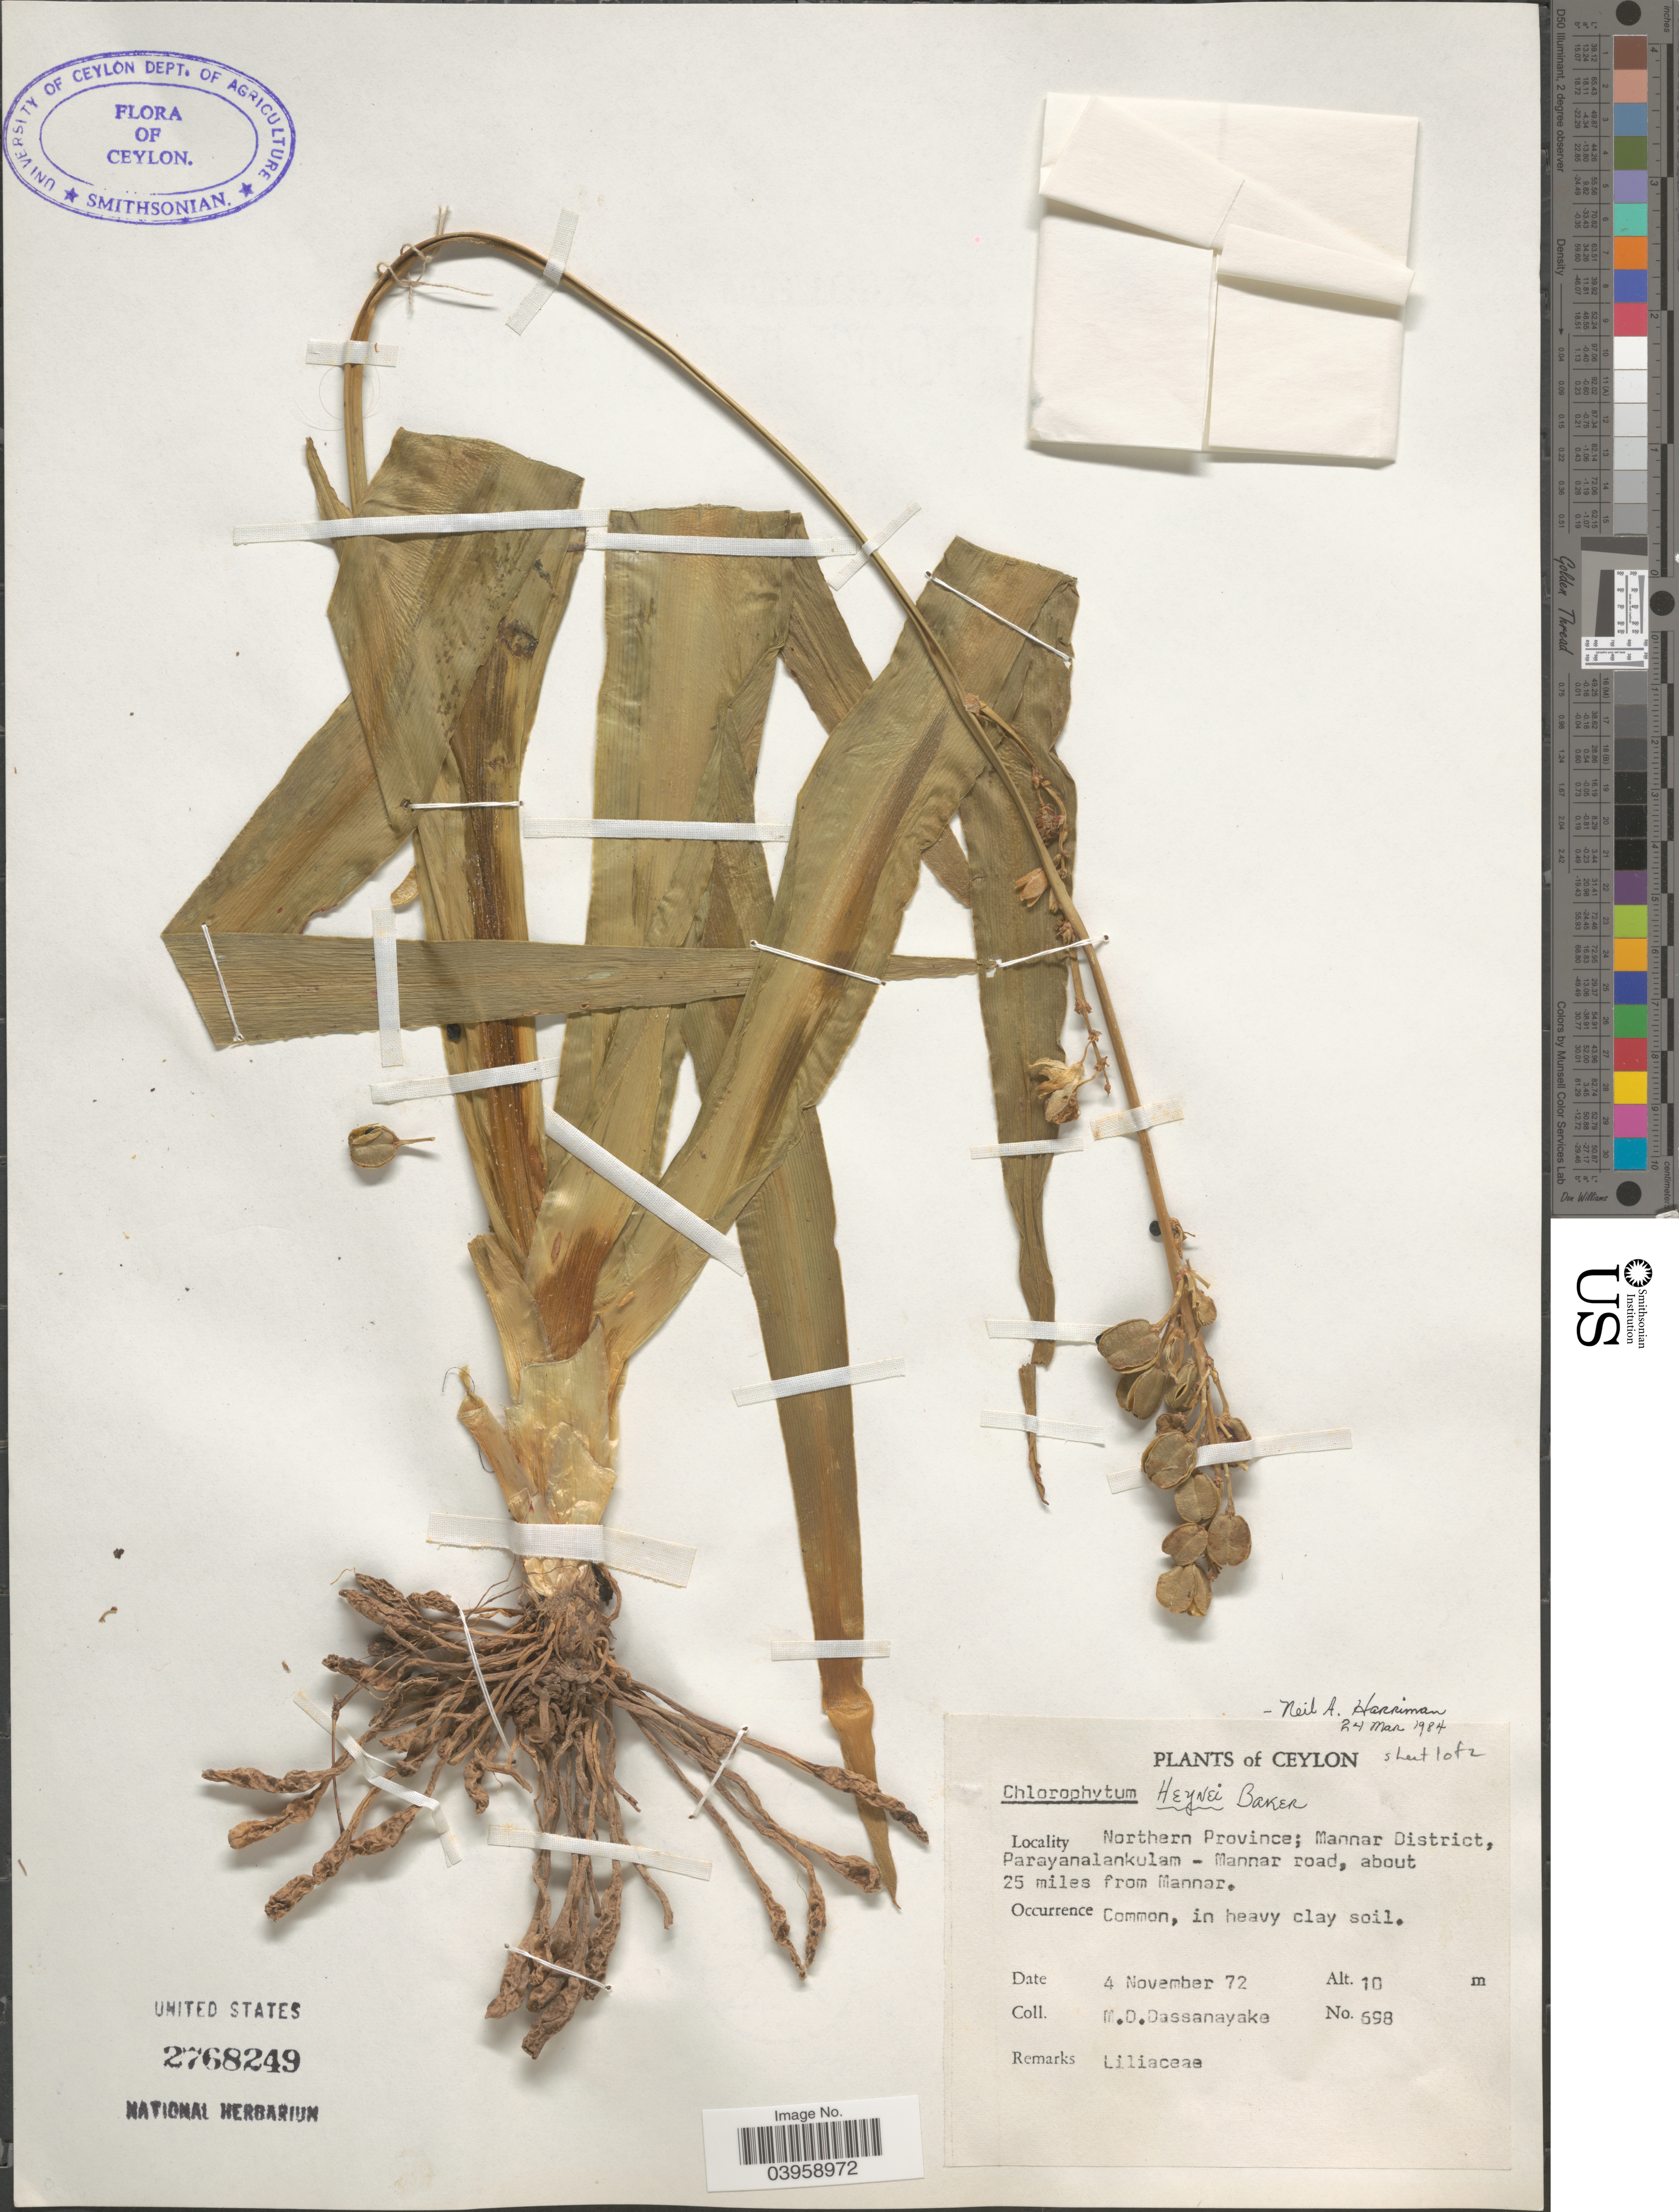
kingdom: Plantae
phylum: Tracheophyta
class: Liliopsida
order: Asparagales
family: Asparagaceae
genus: Chlorophytum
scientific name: Chlorophytum heynei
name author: Baker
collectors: M. D. Dassanayake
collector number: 698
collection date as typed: Transcribed d/m/y: 4/11/72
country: Sri Lanka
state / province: Northern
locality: Ceylon. Mannar District, Parayanalankulam - Mannar road, about 25 miles from Mannar.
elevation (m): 10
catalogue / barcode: US 2768249